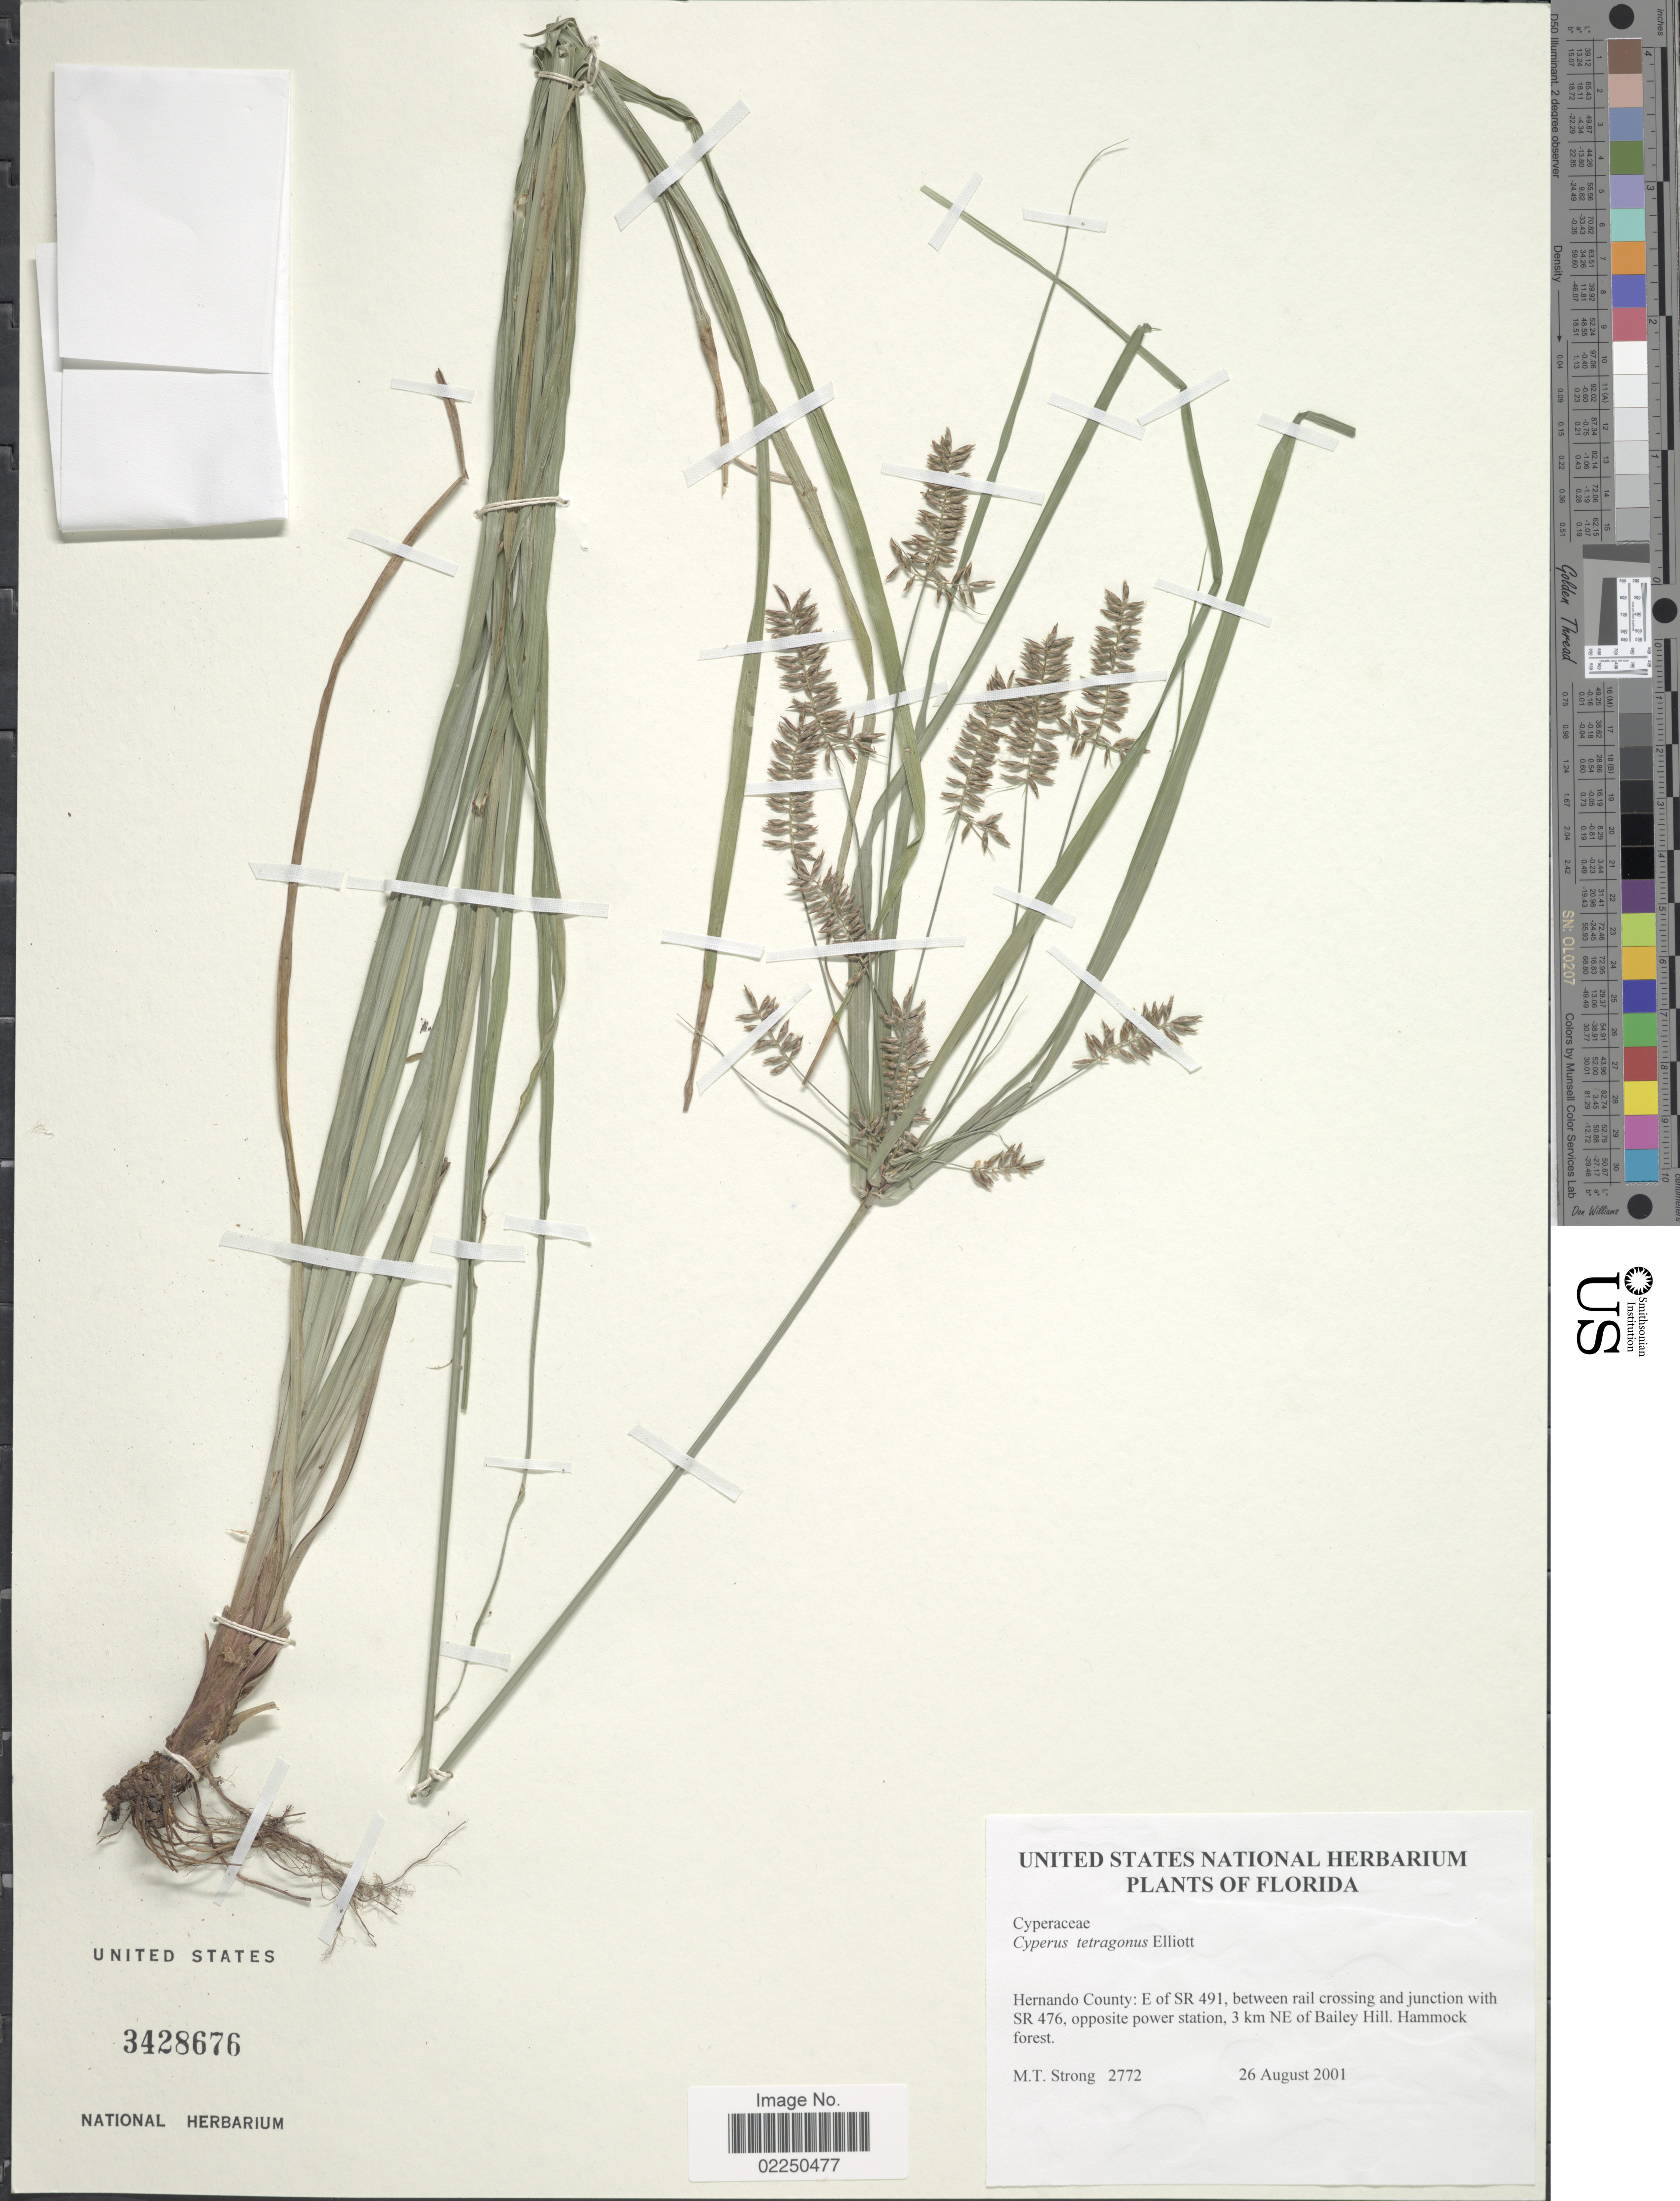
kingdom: Plantae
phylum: Tracheophyta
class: Liliopsida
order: Poales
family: Cyperaceae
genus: Cyperus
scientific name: Cyperus tetragonus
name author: Elliott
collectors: M. T. Strong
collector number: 2772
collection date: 2001-08-26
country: United States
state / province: Florida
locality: Hernando County; E of SR 491, between rail crossing and junction with SR476, opposite power station, 3 km NE of Bailey Hill. Hammock forest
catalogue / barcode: US 3428676